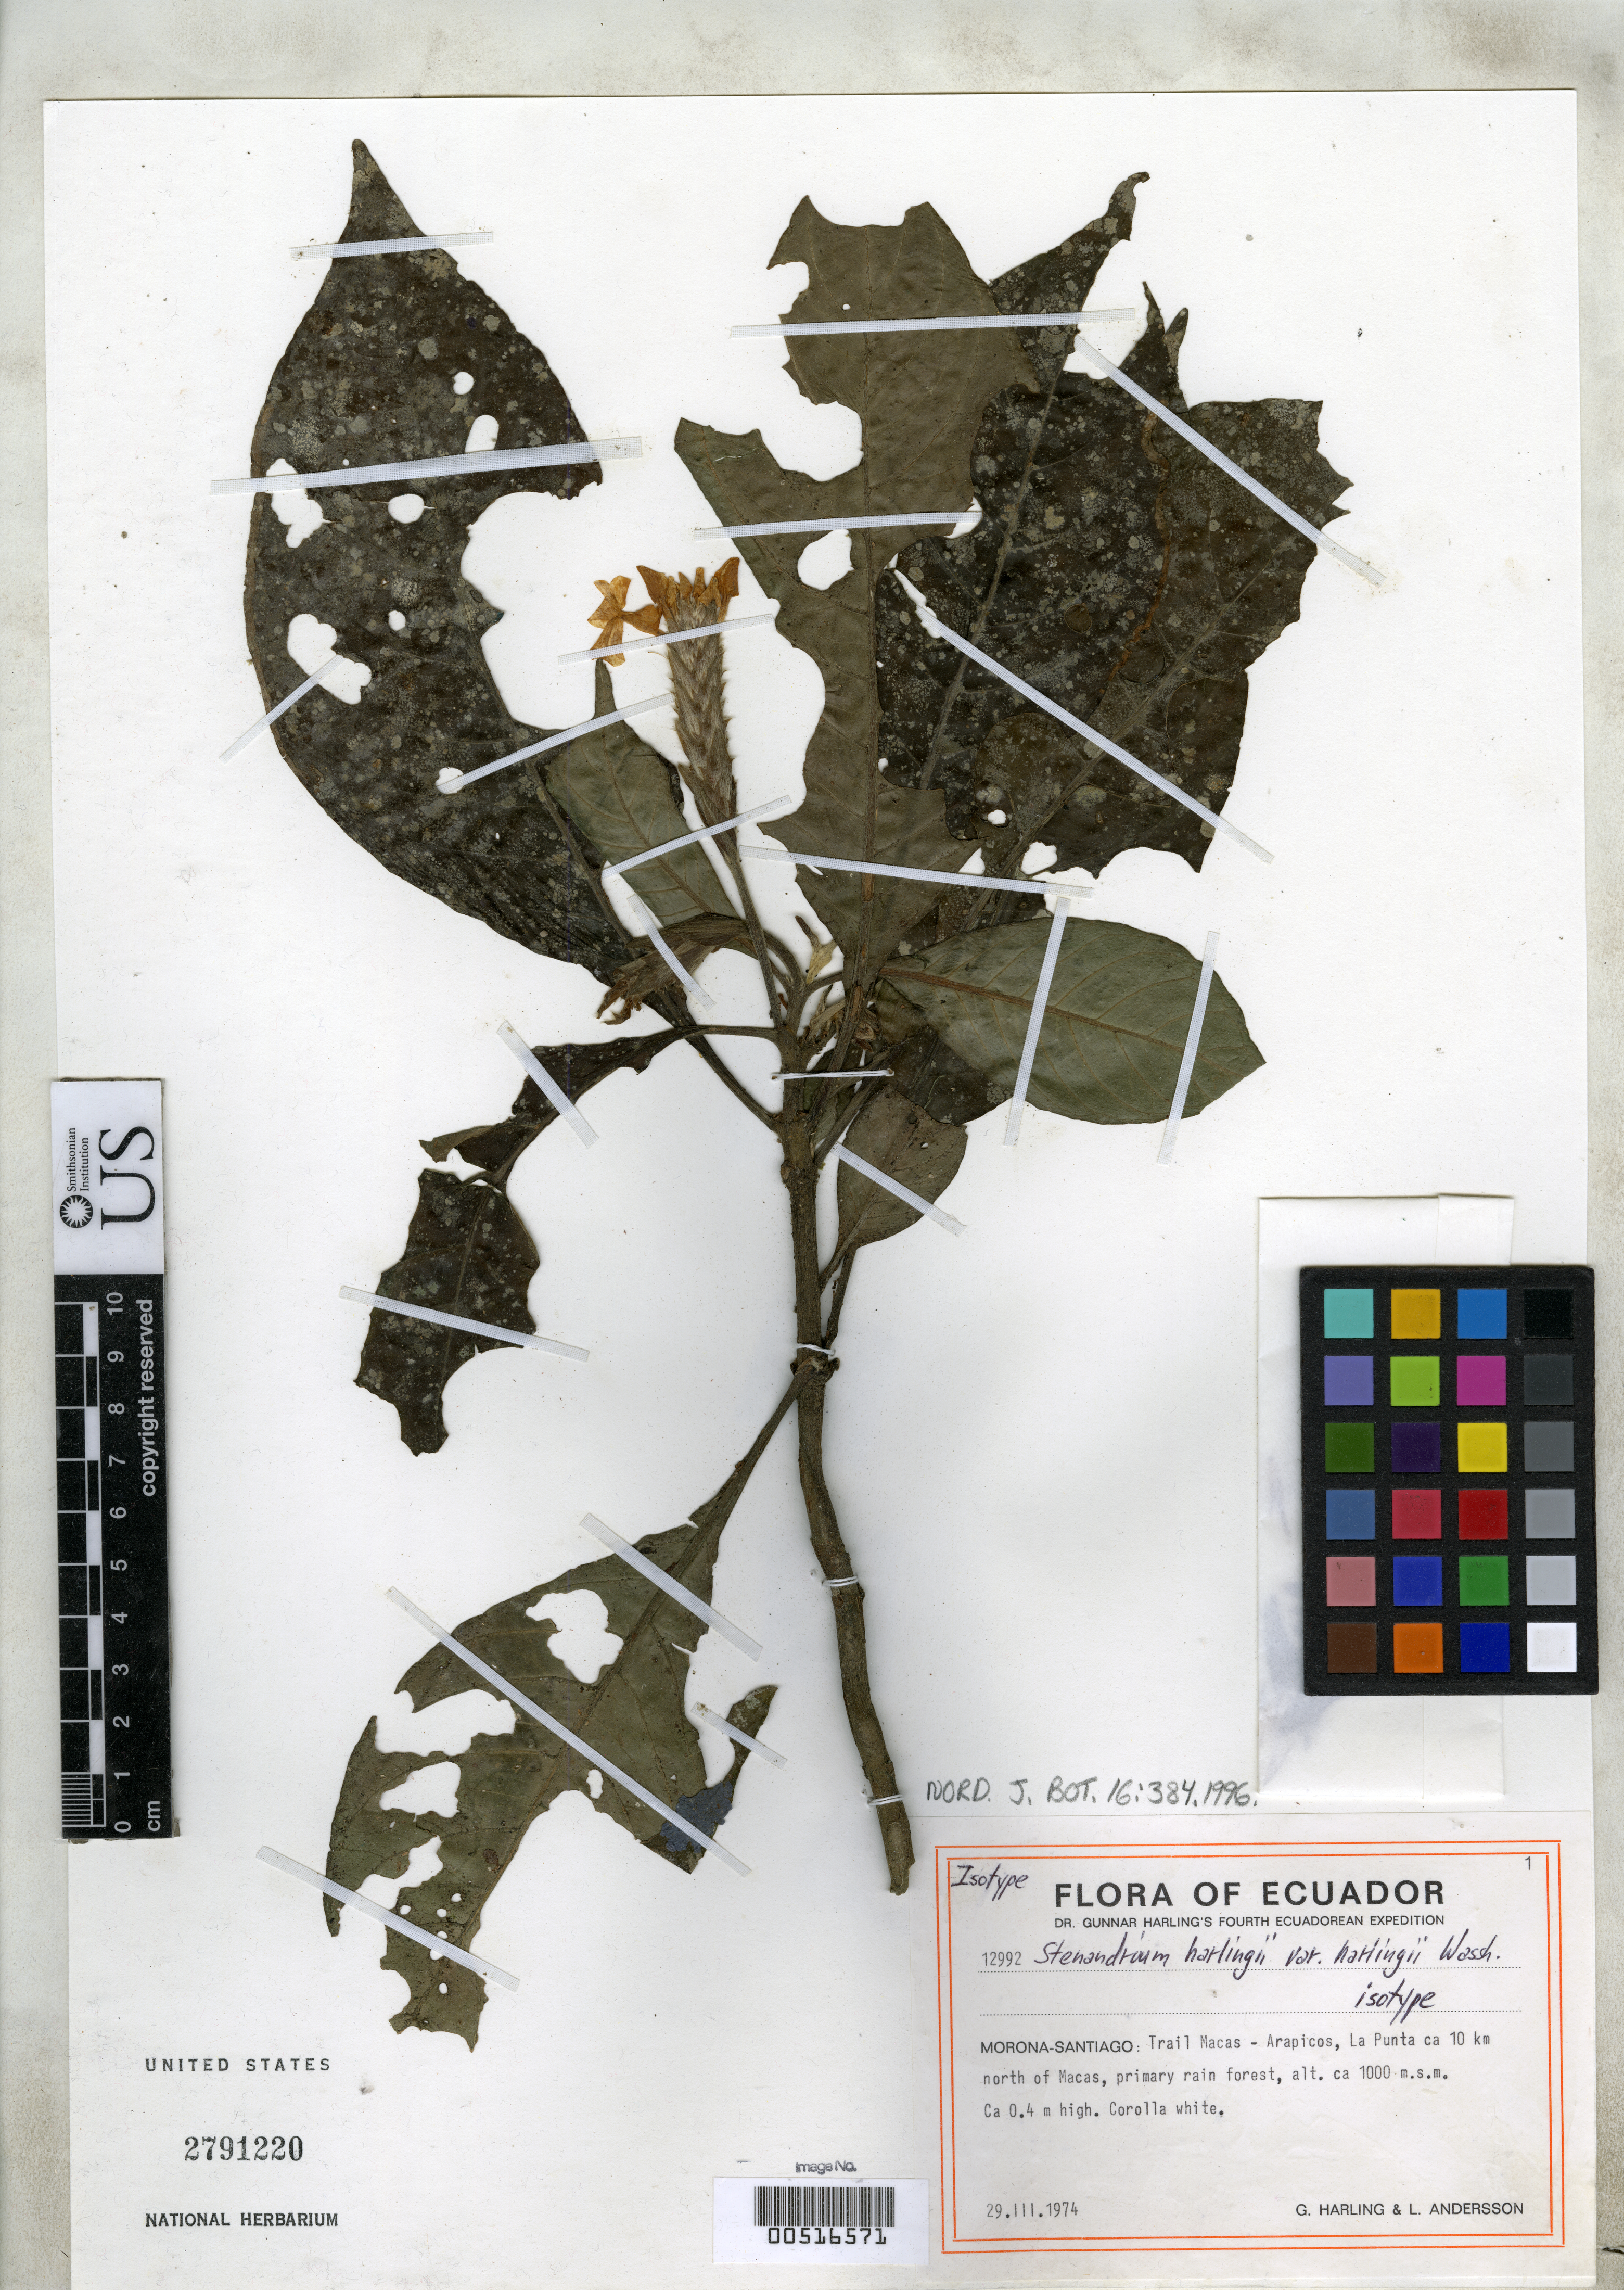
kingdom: Plantae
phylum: Tracheophyta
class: Magnoliopsida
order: Lamiales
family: Acanthaceae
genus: Stenandrium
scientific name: Stenandrium harlingii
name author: Wassh.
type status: Isotype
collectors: G. Harling & L. Andersson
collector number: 12992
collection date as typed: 29 Mar 1974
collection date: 1974-03-29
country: Ecuador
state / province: Morona-Santiago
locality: Trail Macas -AraPicos, la Punta ca 10 km N of Macas.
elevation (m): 1000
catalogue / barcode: US 2791220